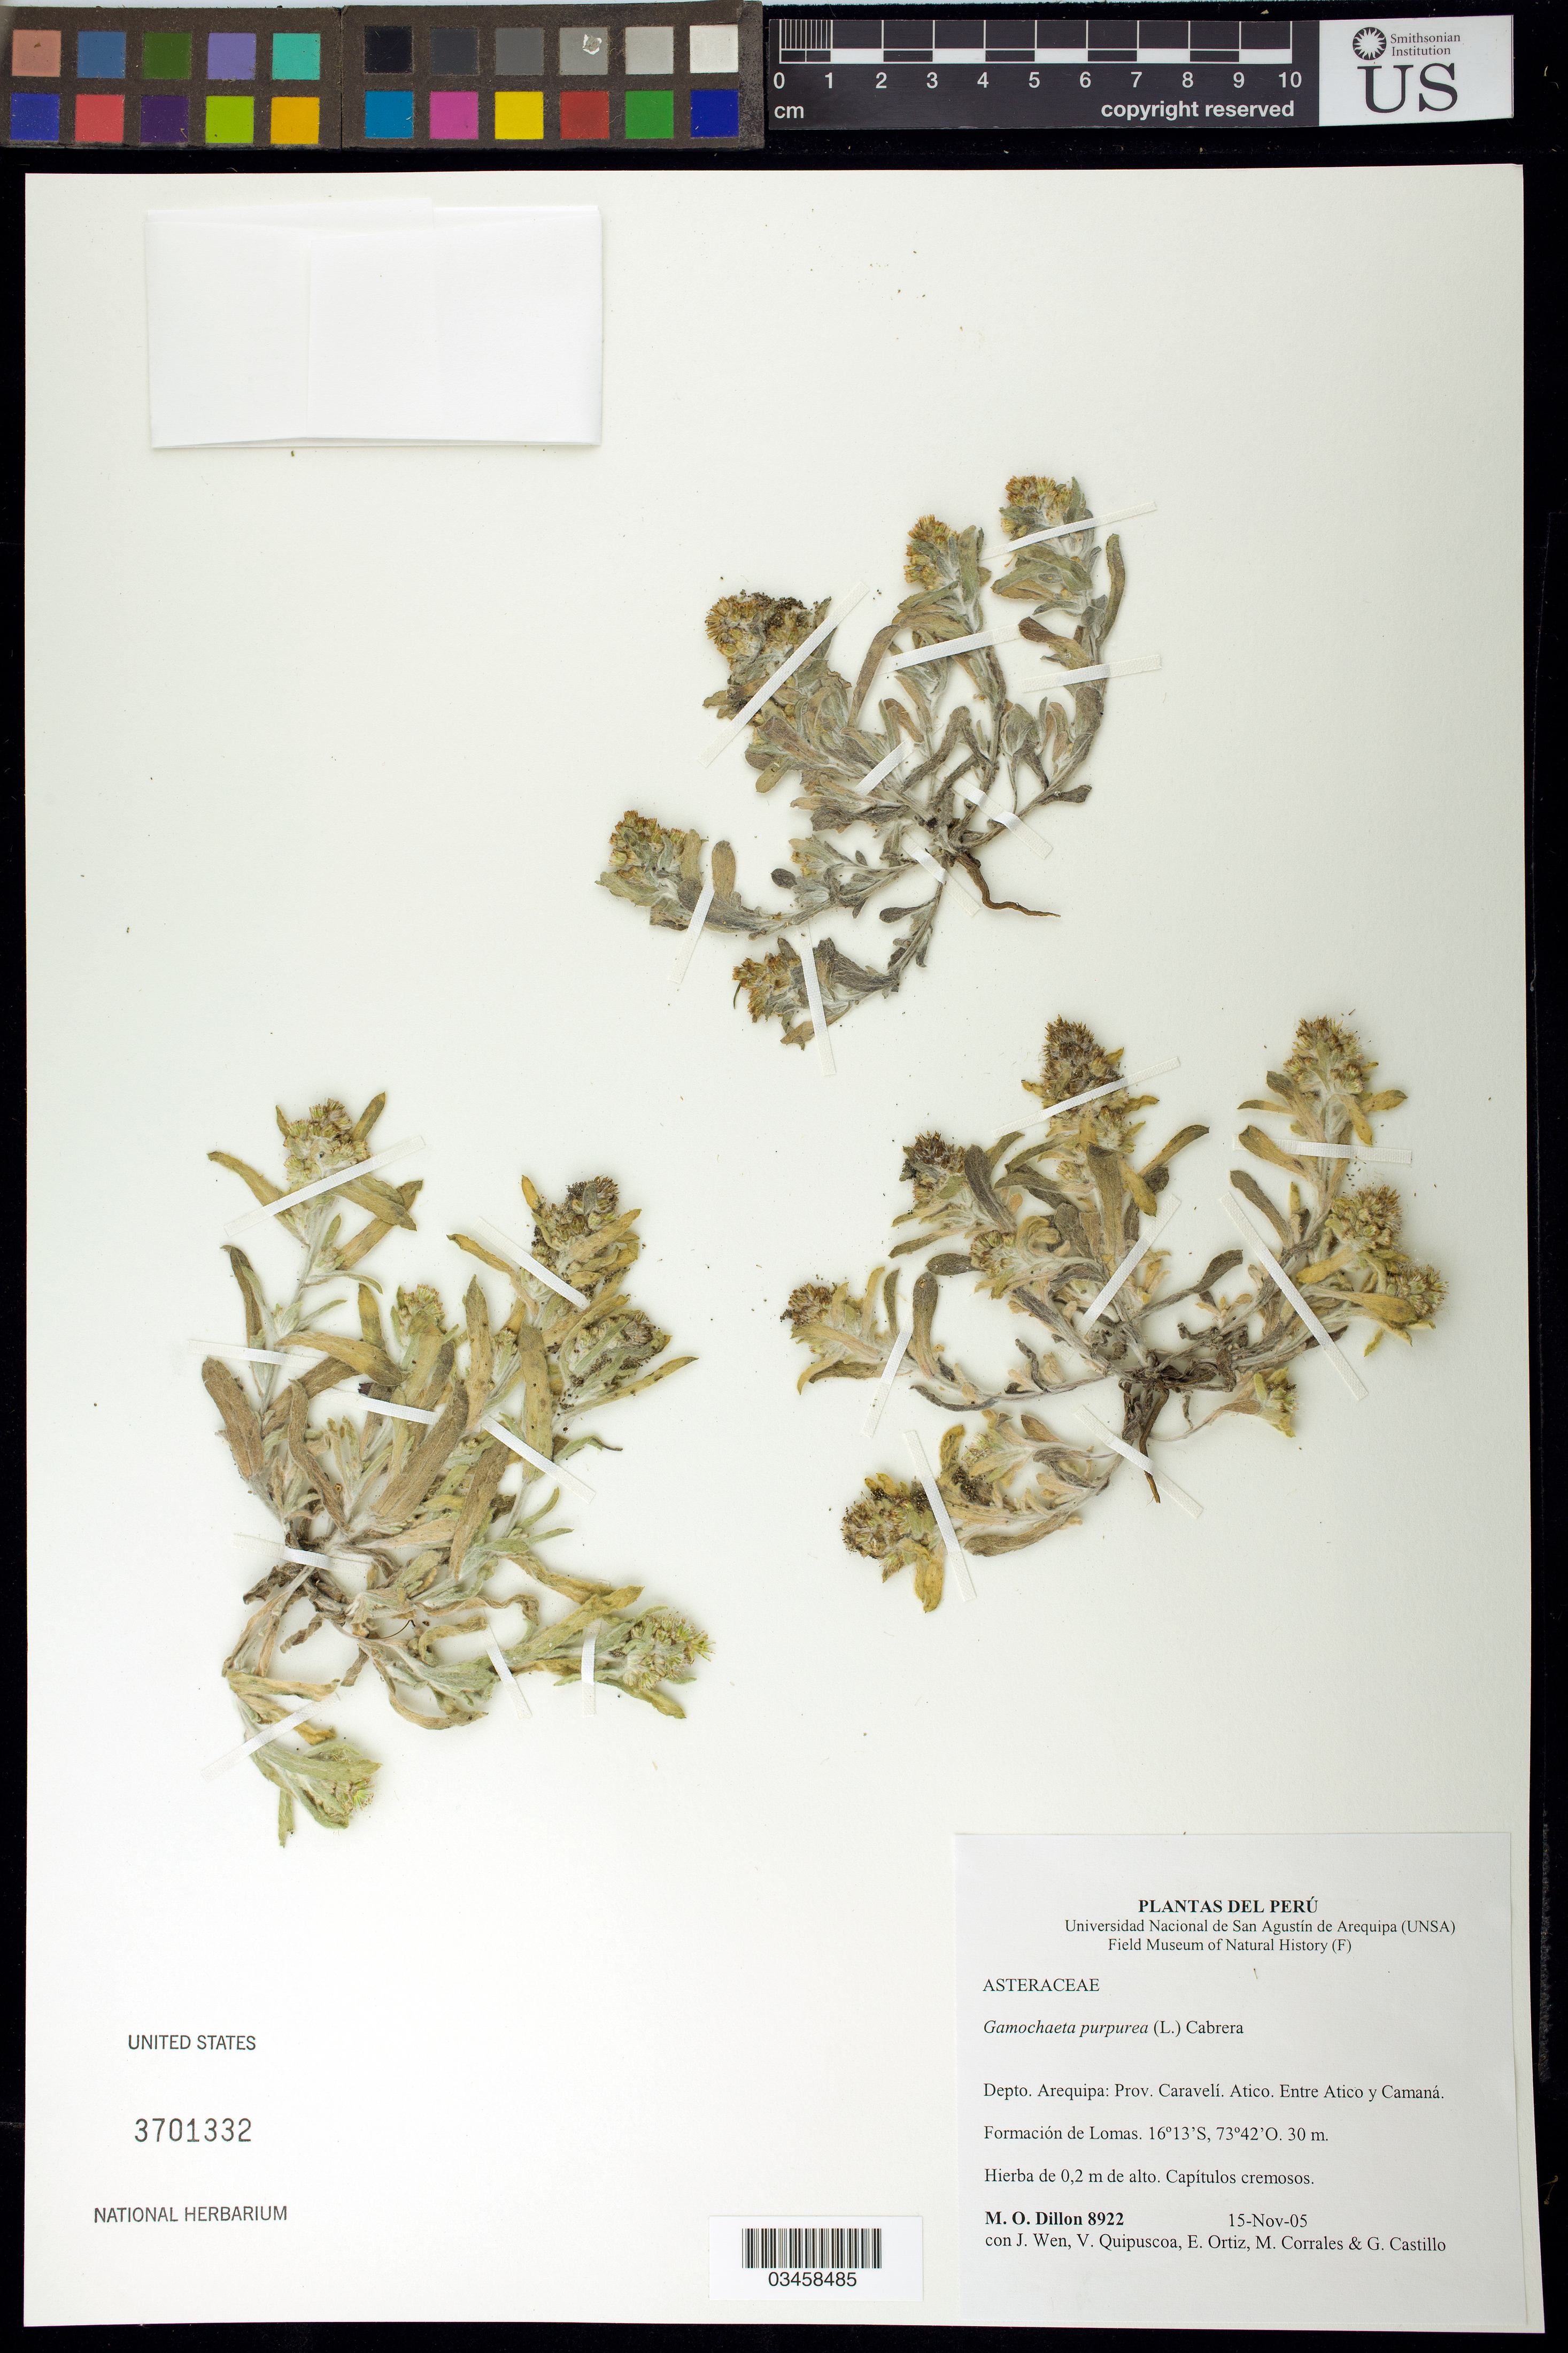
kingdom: Plantae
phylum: Tracheophyta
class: Magnoliopsida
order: Asterales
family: Asteraceae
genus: Gamochaeta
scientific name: Gamochaeta purpurea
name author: (L.) Cabrera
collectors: M. O. Dillon, J. Wen, V. Quipuscoa, E. Ortiz, M. Corrales & G. Castillo C.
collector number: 8922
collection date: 2005-11-15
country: Peru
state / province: Arequipa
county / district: Caravelí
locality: Atico, entre Atico y Camana.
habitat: Formacion de Lomas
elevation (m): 30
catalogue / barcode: US 3701332